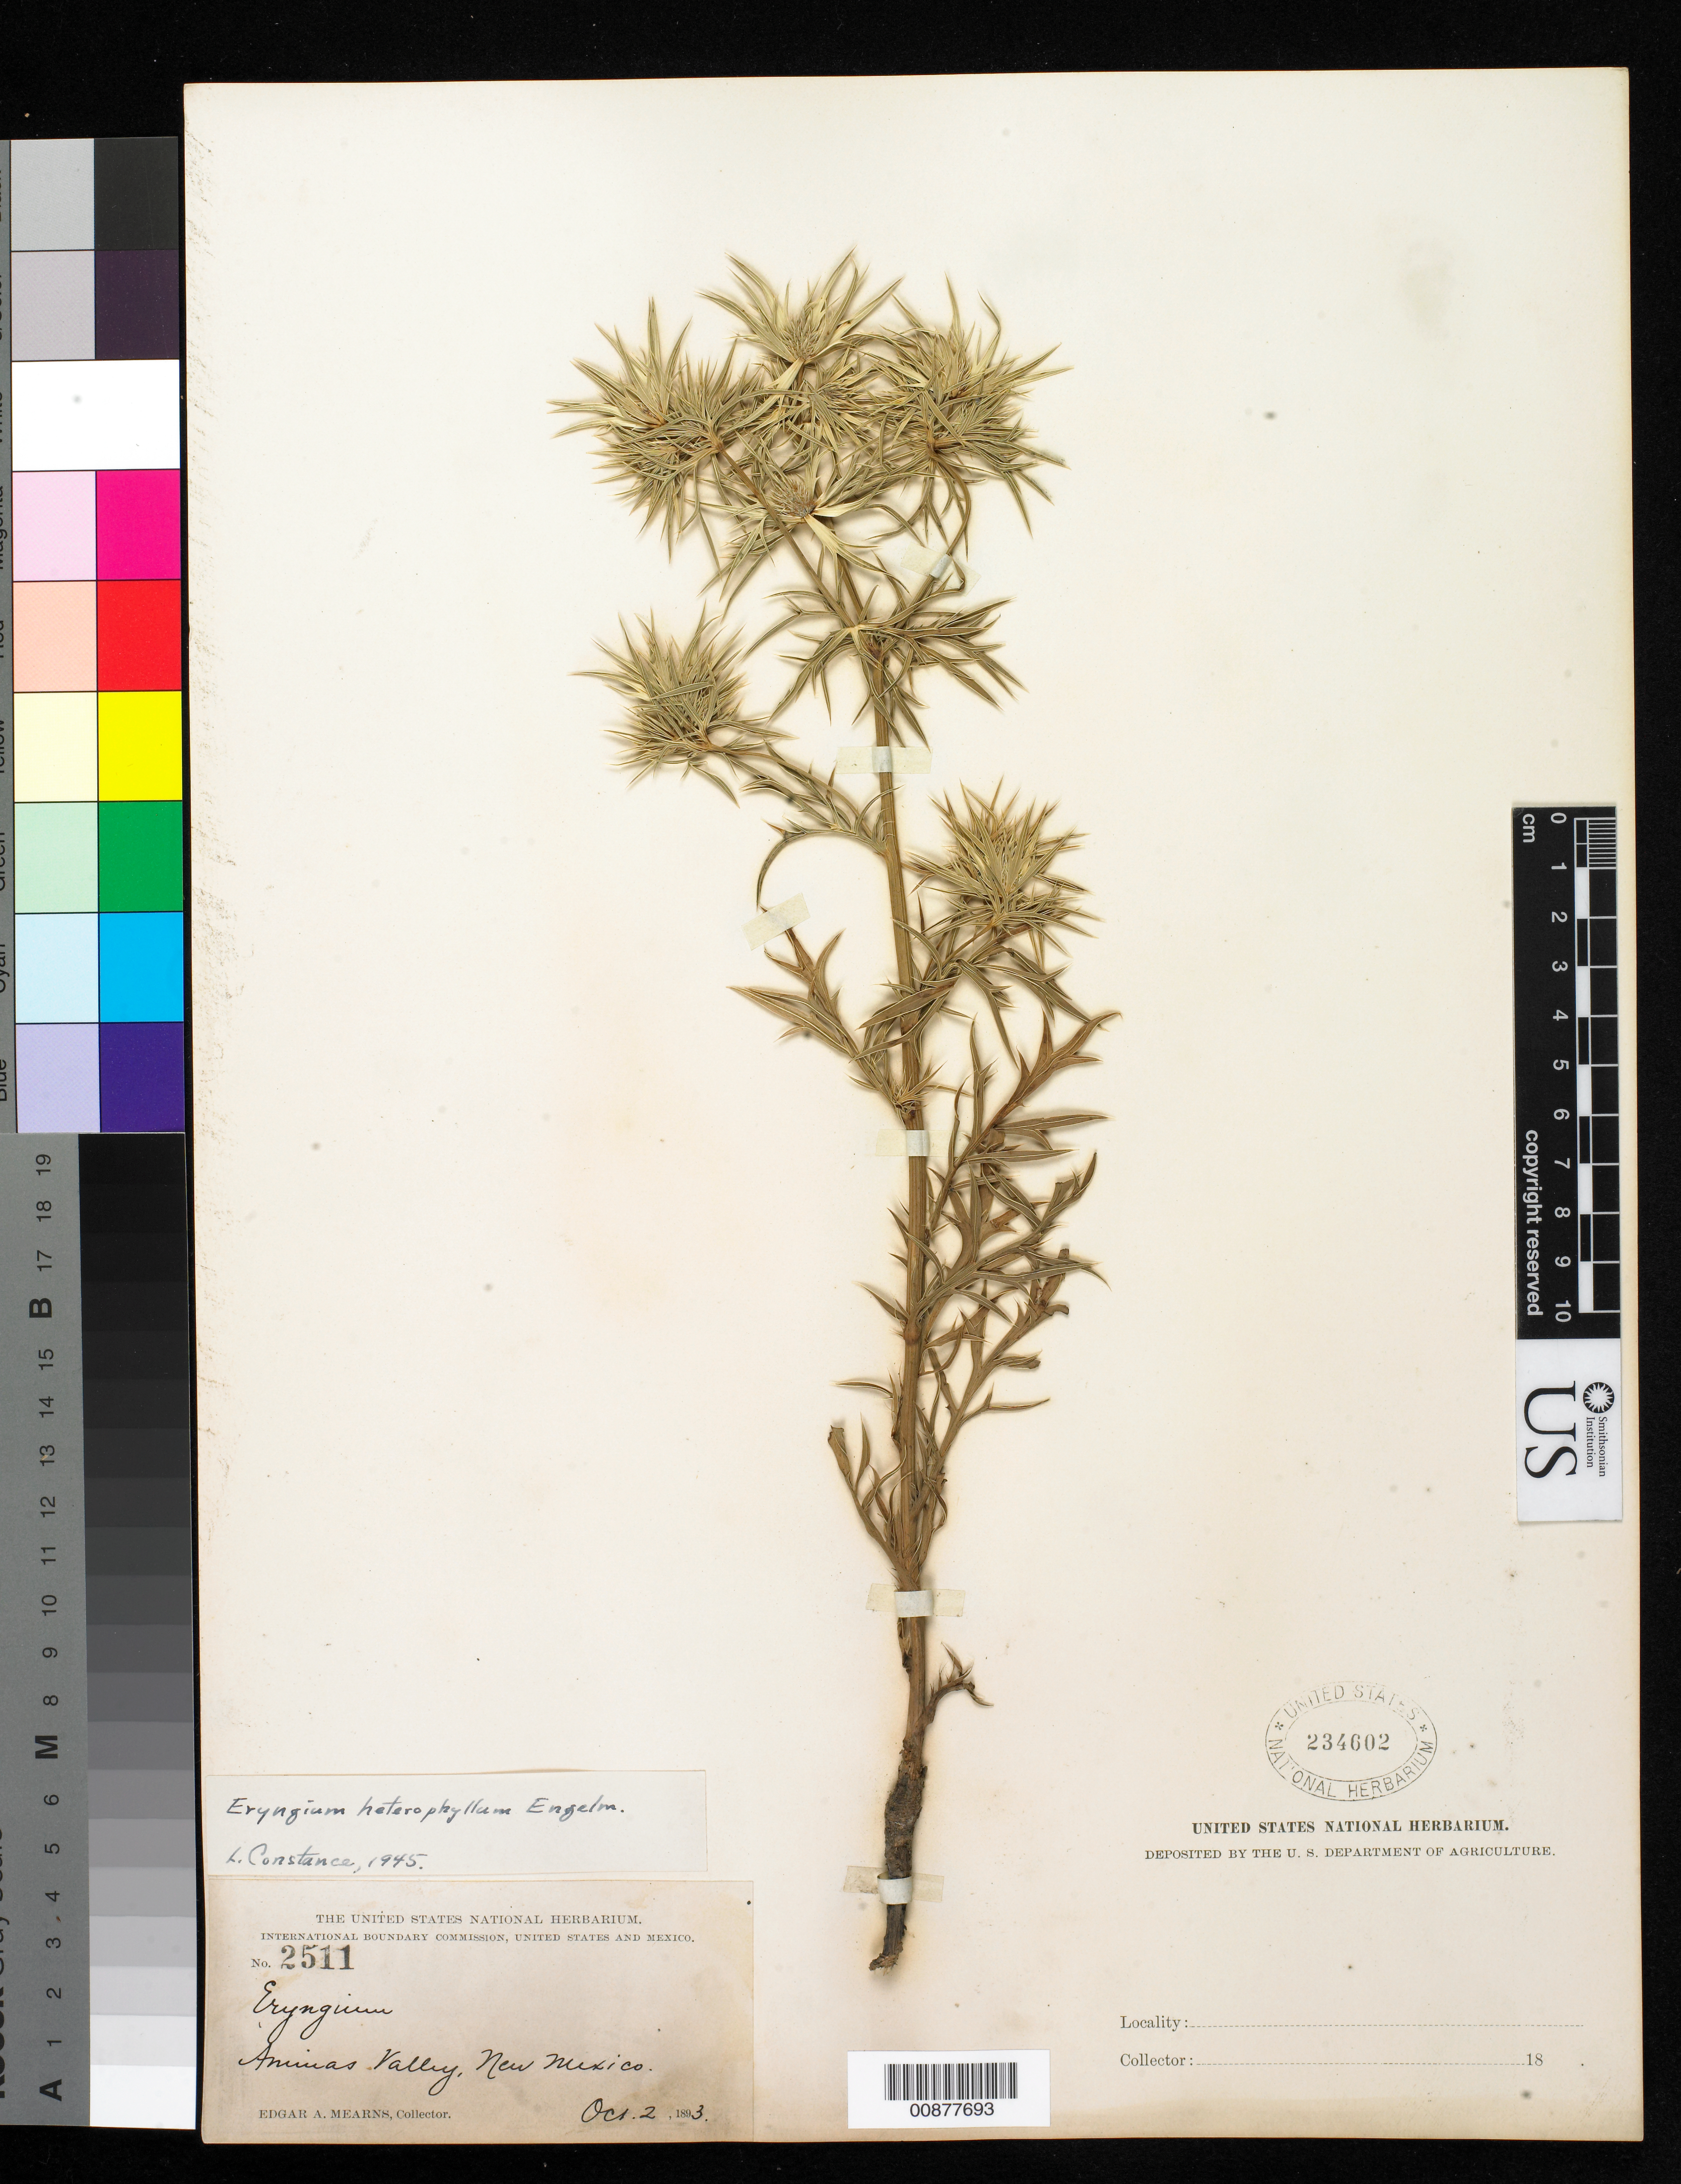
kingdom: Plantae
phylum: Tracheophyta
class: Magnoliopsida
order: Apiales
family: Apiaceae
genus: Eryngium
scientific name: Eryngium heterophyllum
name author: Engelm.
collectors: E. A. Mearns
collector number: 2511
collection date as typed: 02 Oct 1893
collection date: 1893-10-02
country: United States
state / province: New Mexico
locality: Animas Valley, New Mexico.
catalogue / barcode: US 234602